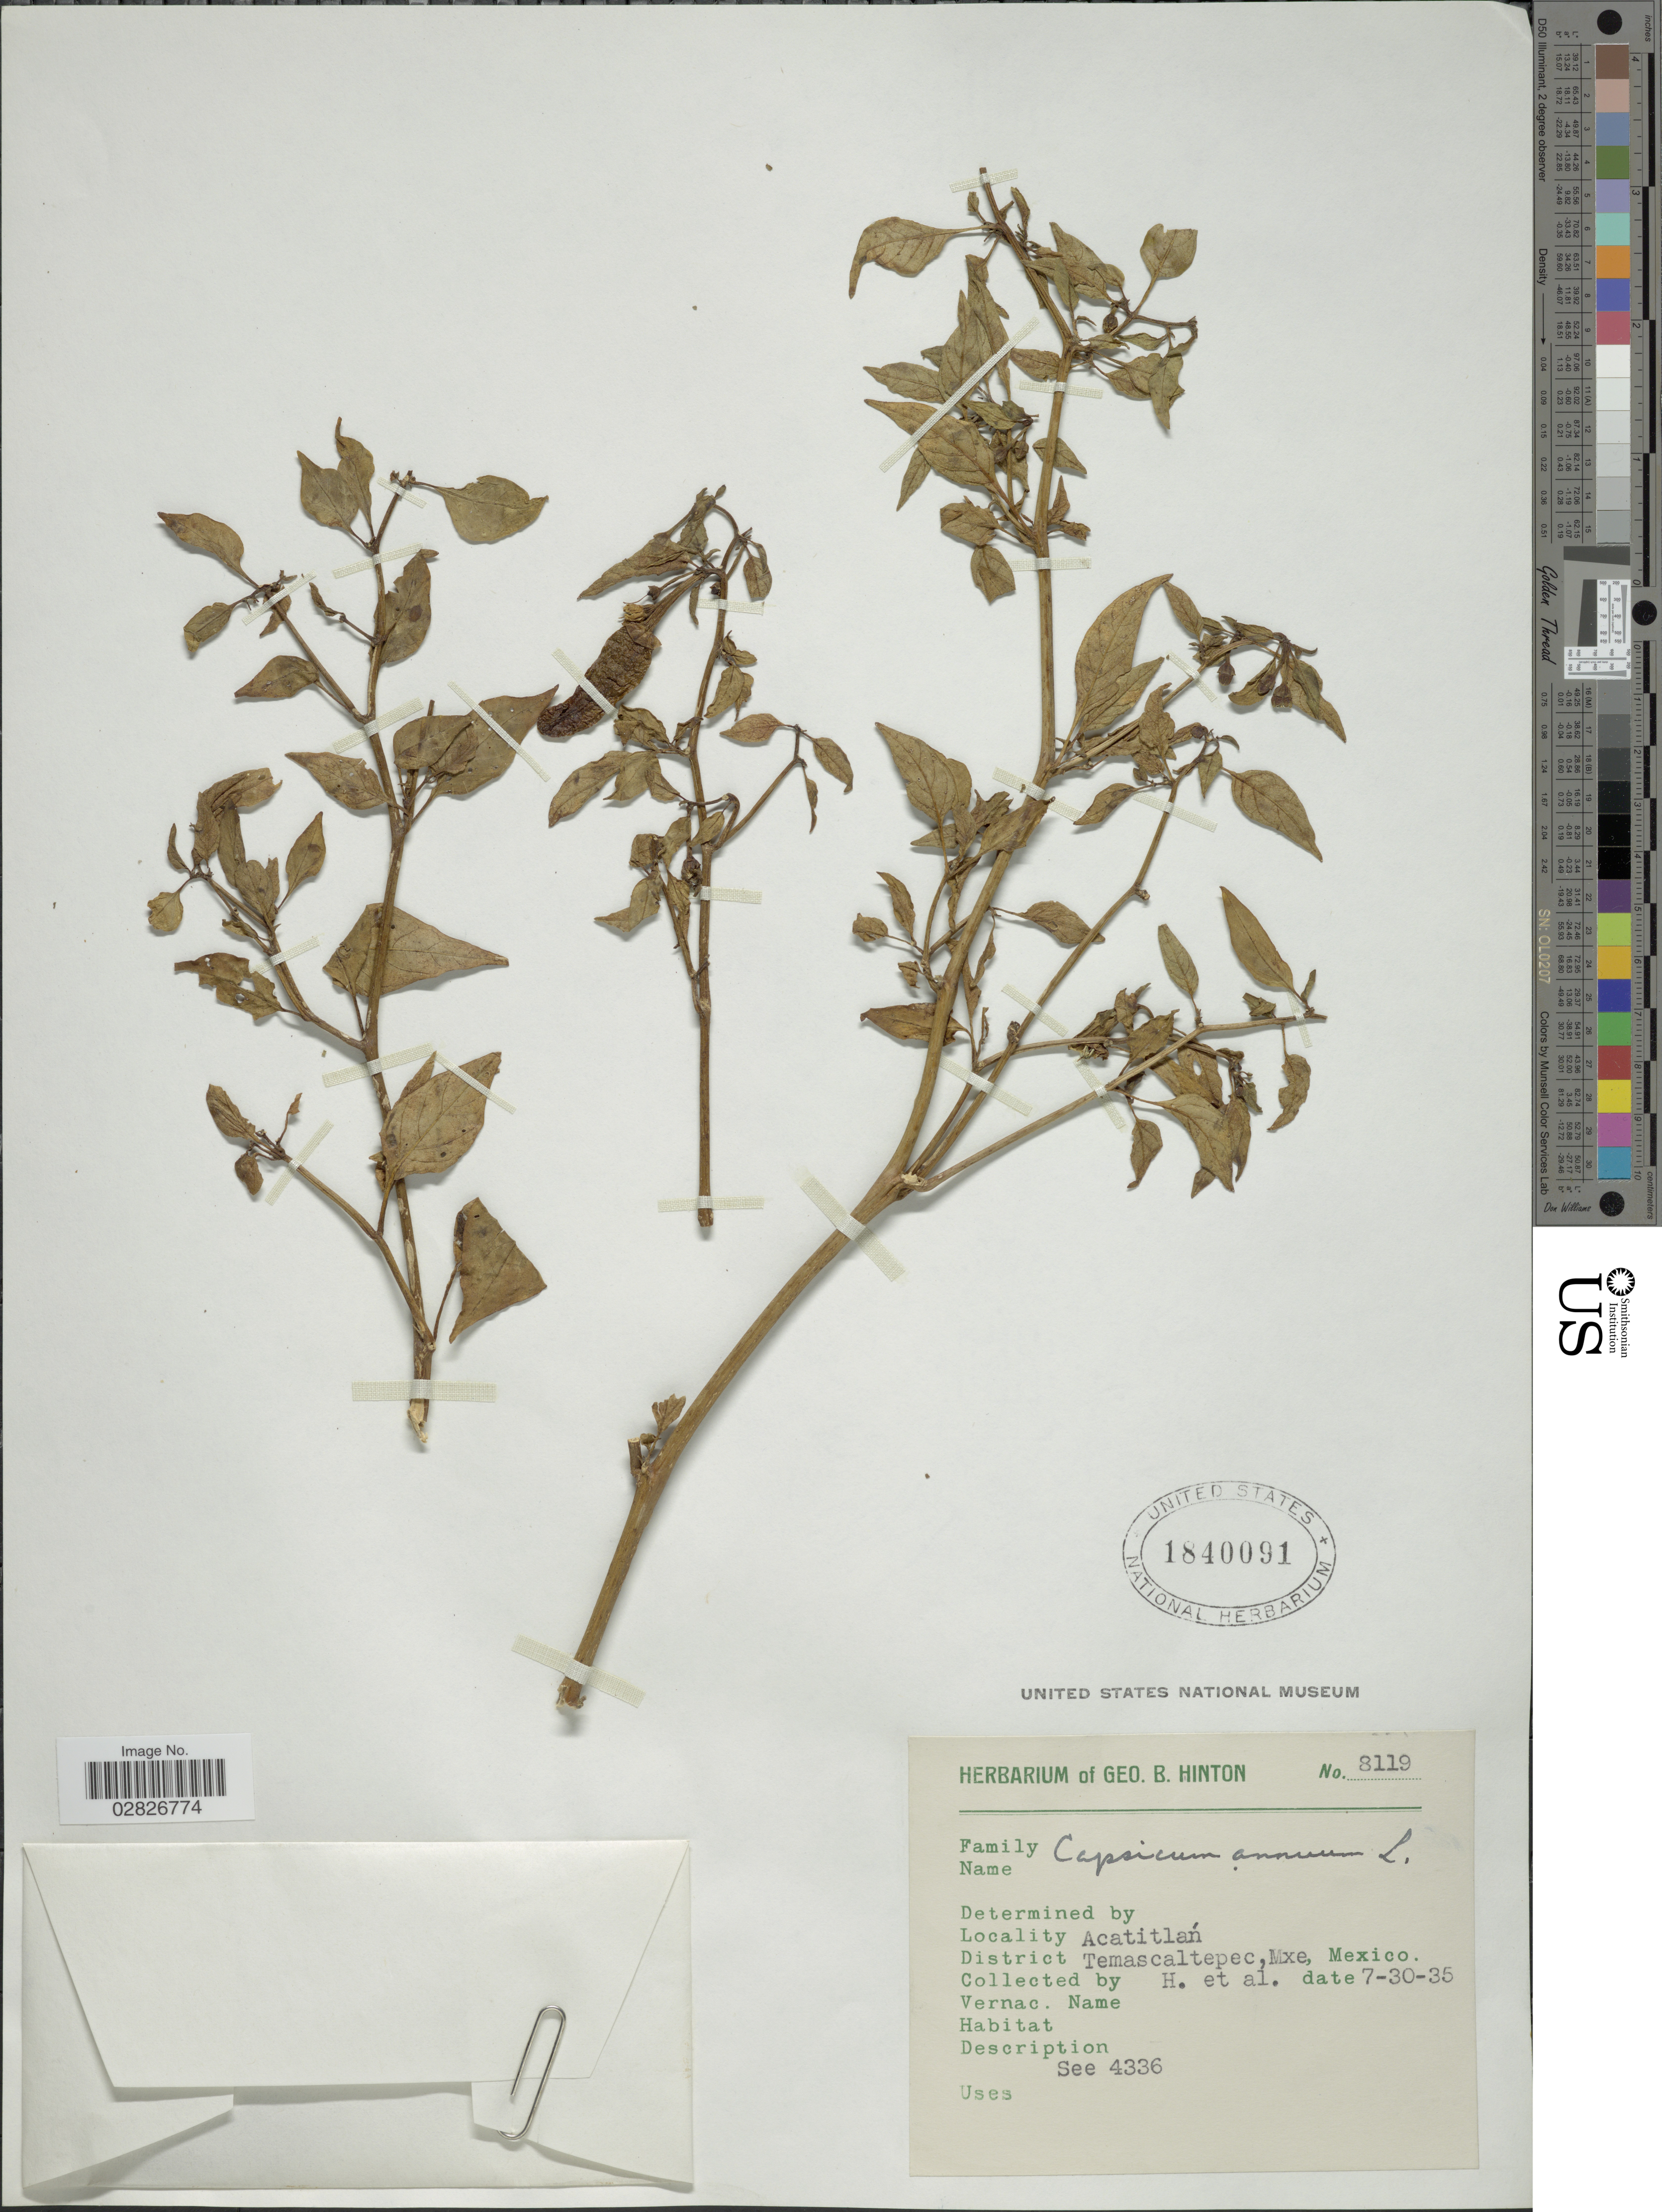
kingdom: Plantae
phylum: Tracheophyta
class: Magnoliopsida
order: Solanales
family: Solanaceae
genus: Capsicum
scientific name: Capsicum annuum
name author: L.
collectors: G. B. Hinton & et al.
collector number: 8119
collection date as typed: Transcribed d/m/y: 30/7/35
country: Mexico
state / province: México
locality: Acatitlán, District Temascaltepec, Mxe.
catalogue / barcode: US 1840091